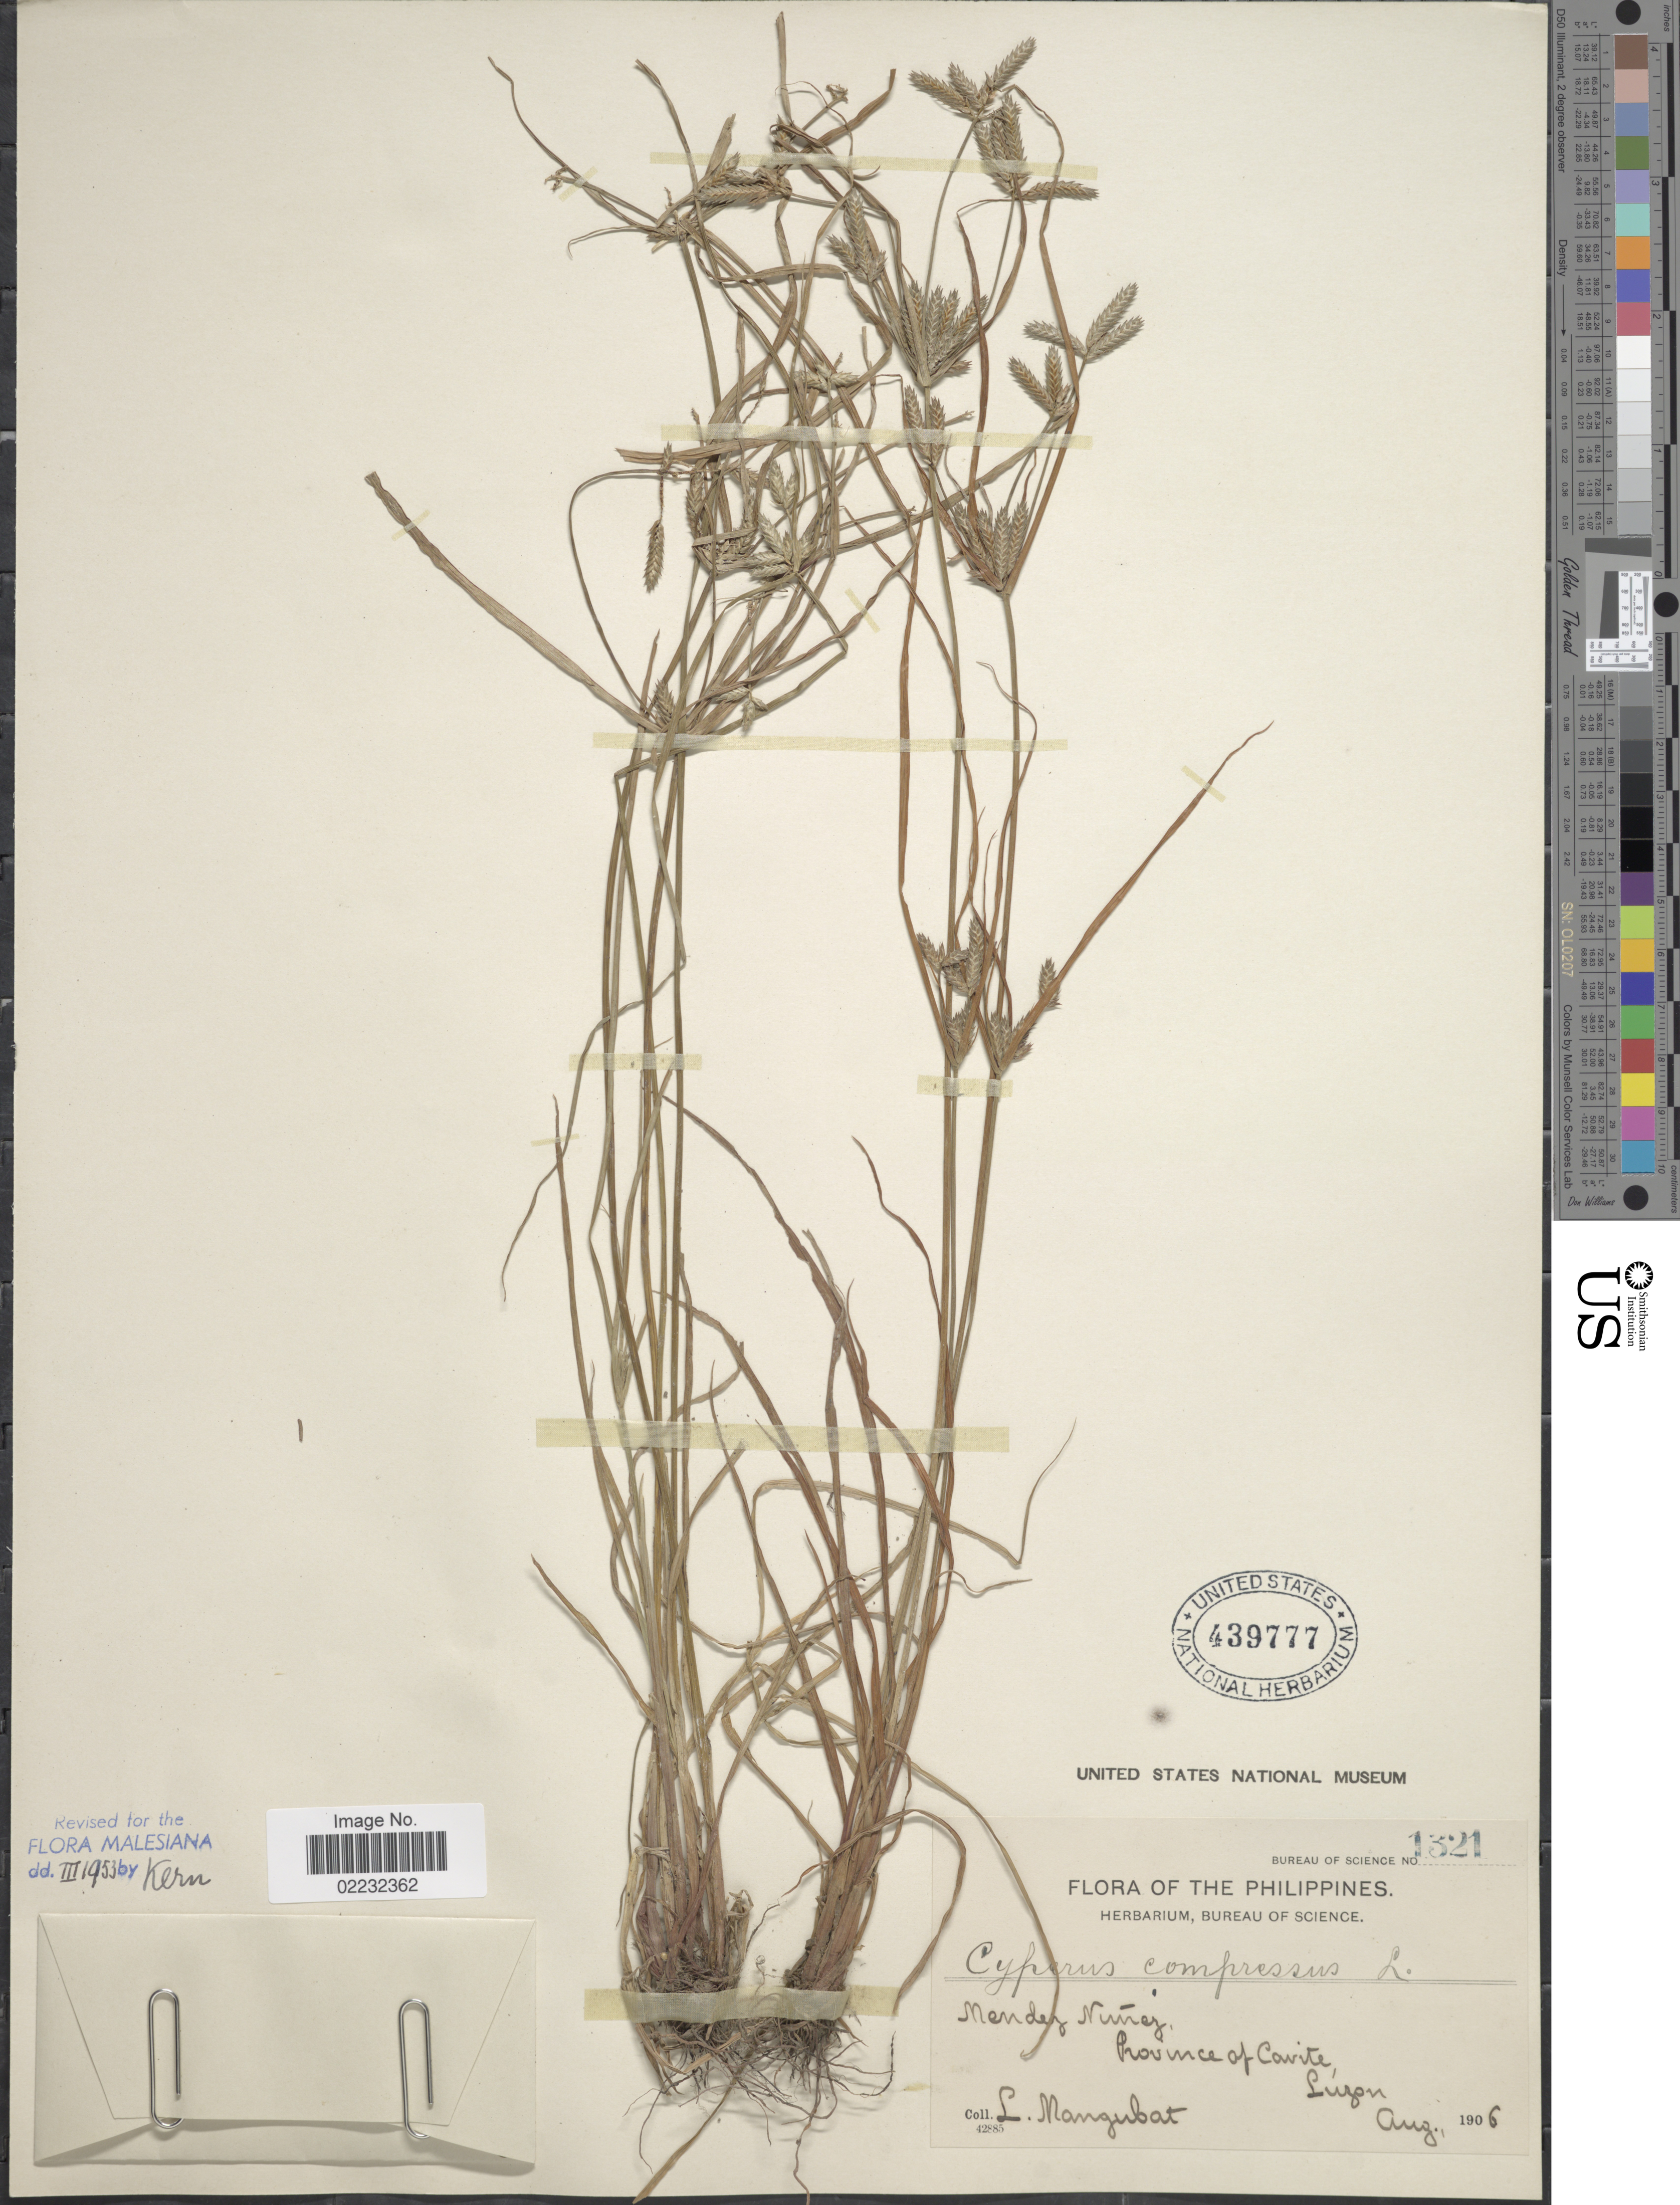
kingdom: Plantae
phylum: Tracheophyta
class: Liliopsida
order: Poales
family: Cyperaceae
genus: Cyperus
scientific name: Cyperus compressus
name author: L.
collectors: L. Mangubat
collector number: Bureau of Science 1321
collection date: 1906-08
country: Philippines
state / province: Calabarzon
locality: Mendez Nunez, Province of Cavite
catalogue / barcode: US 439777